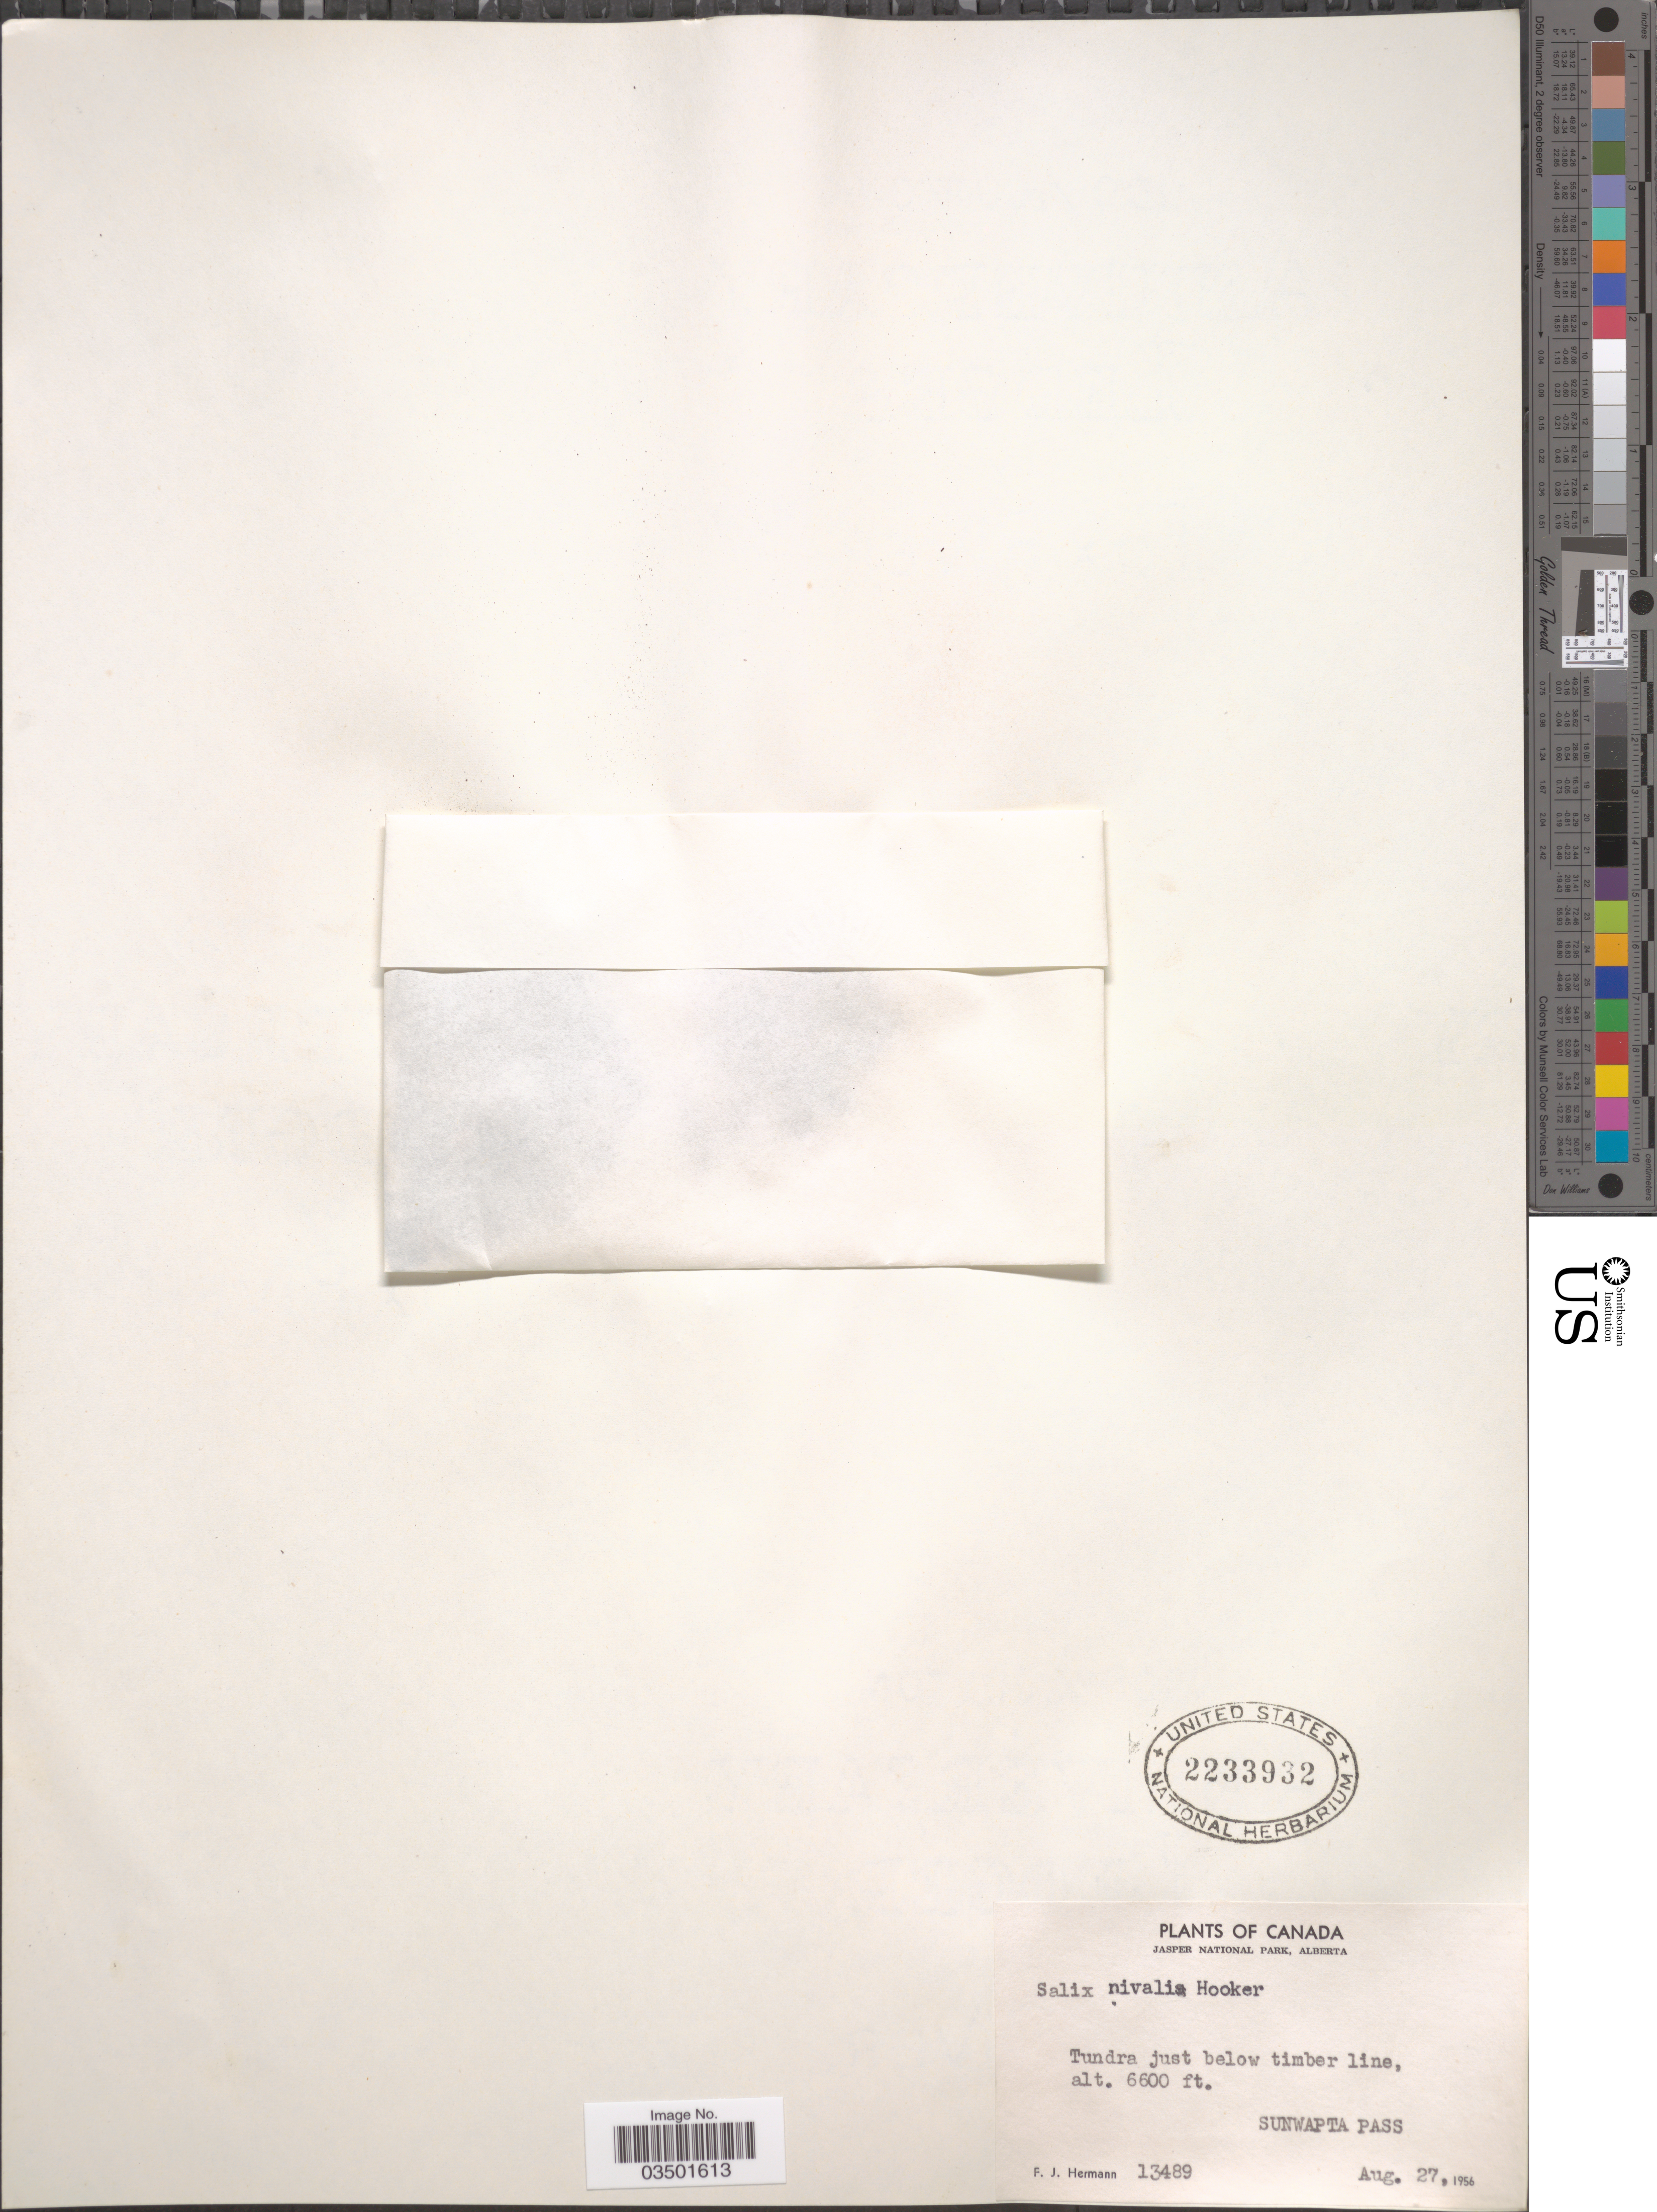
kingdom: Plantae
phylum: Tracheophyta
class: Magnoliopsida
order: Malpighiales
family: Salicaceae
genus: Salix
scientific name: Salix nivalis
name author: Hook.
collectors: F. J. Hermann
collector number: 13489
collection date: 1956-08-27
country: Canada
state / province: Alberta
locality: Jasper National Park. Sunwapta Pass.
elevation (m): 2012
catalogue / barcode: US 2233932